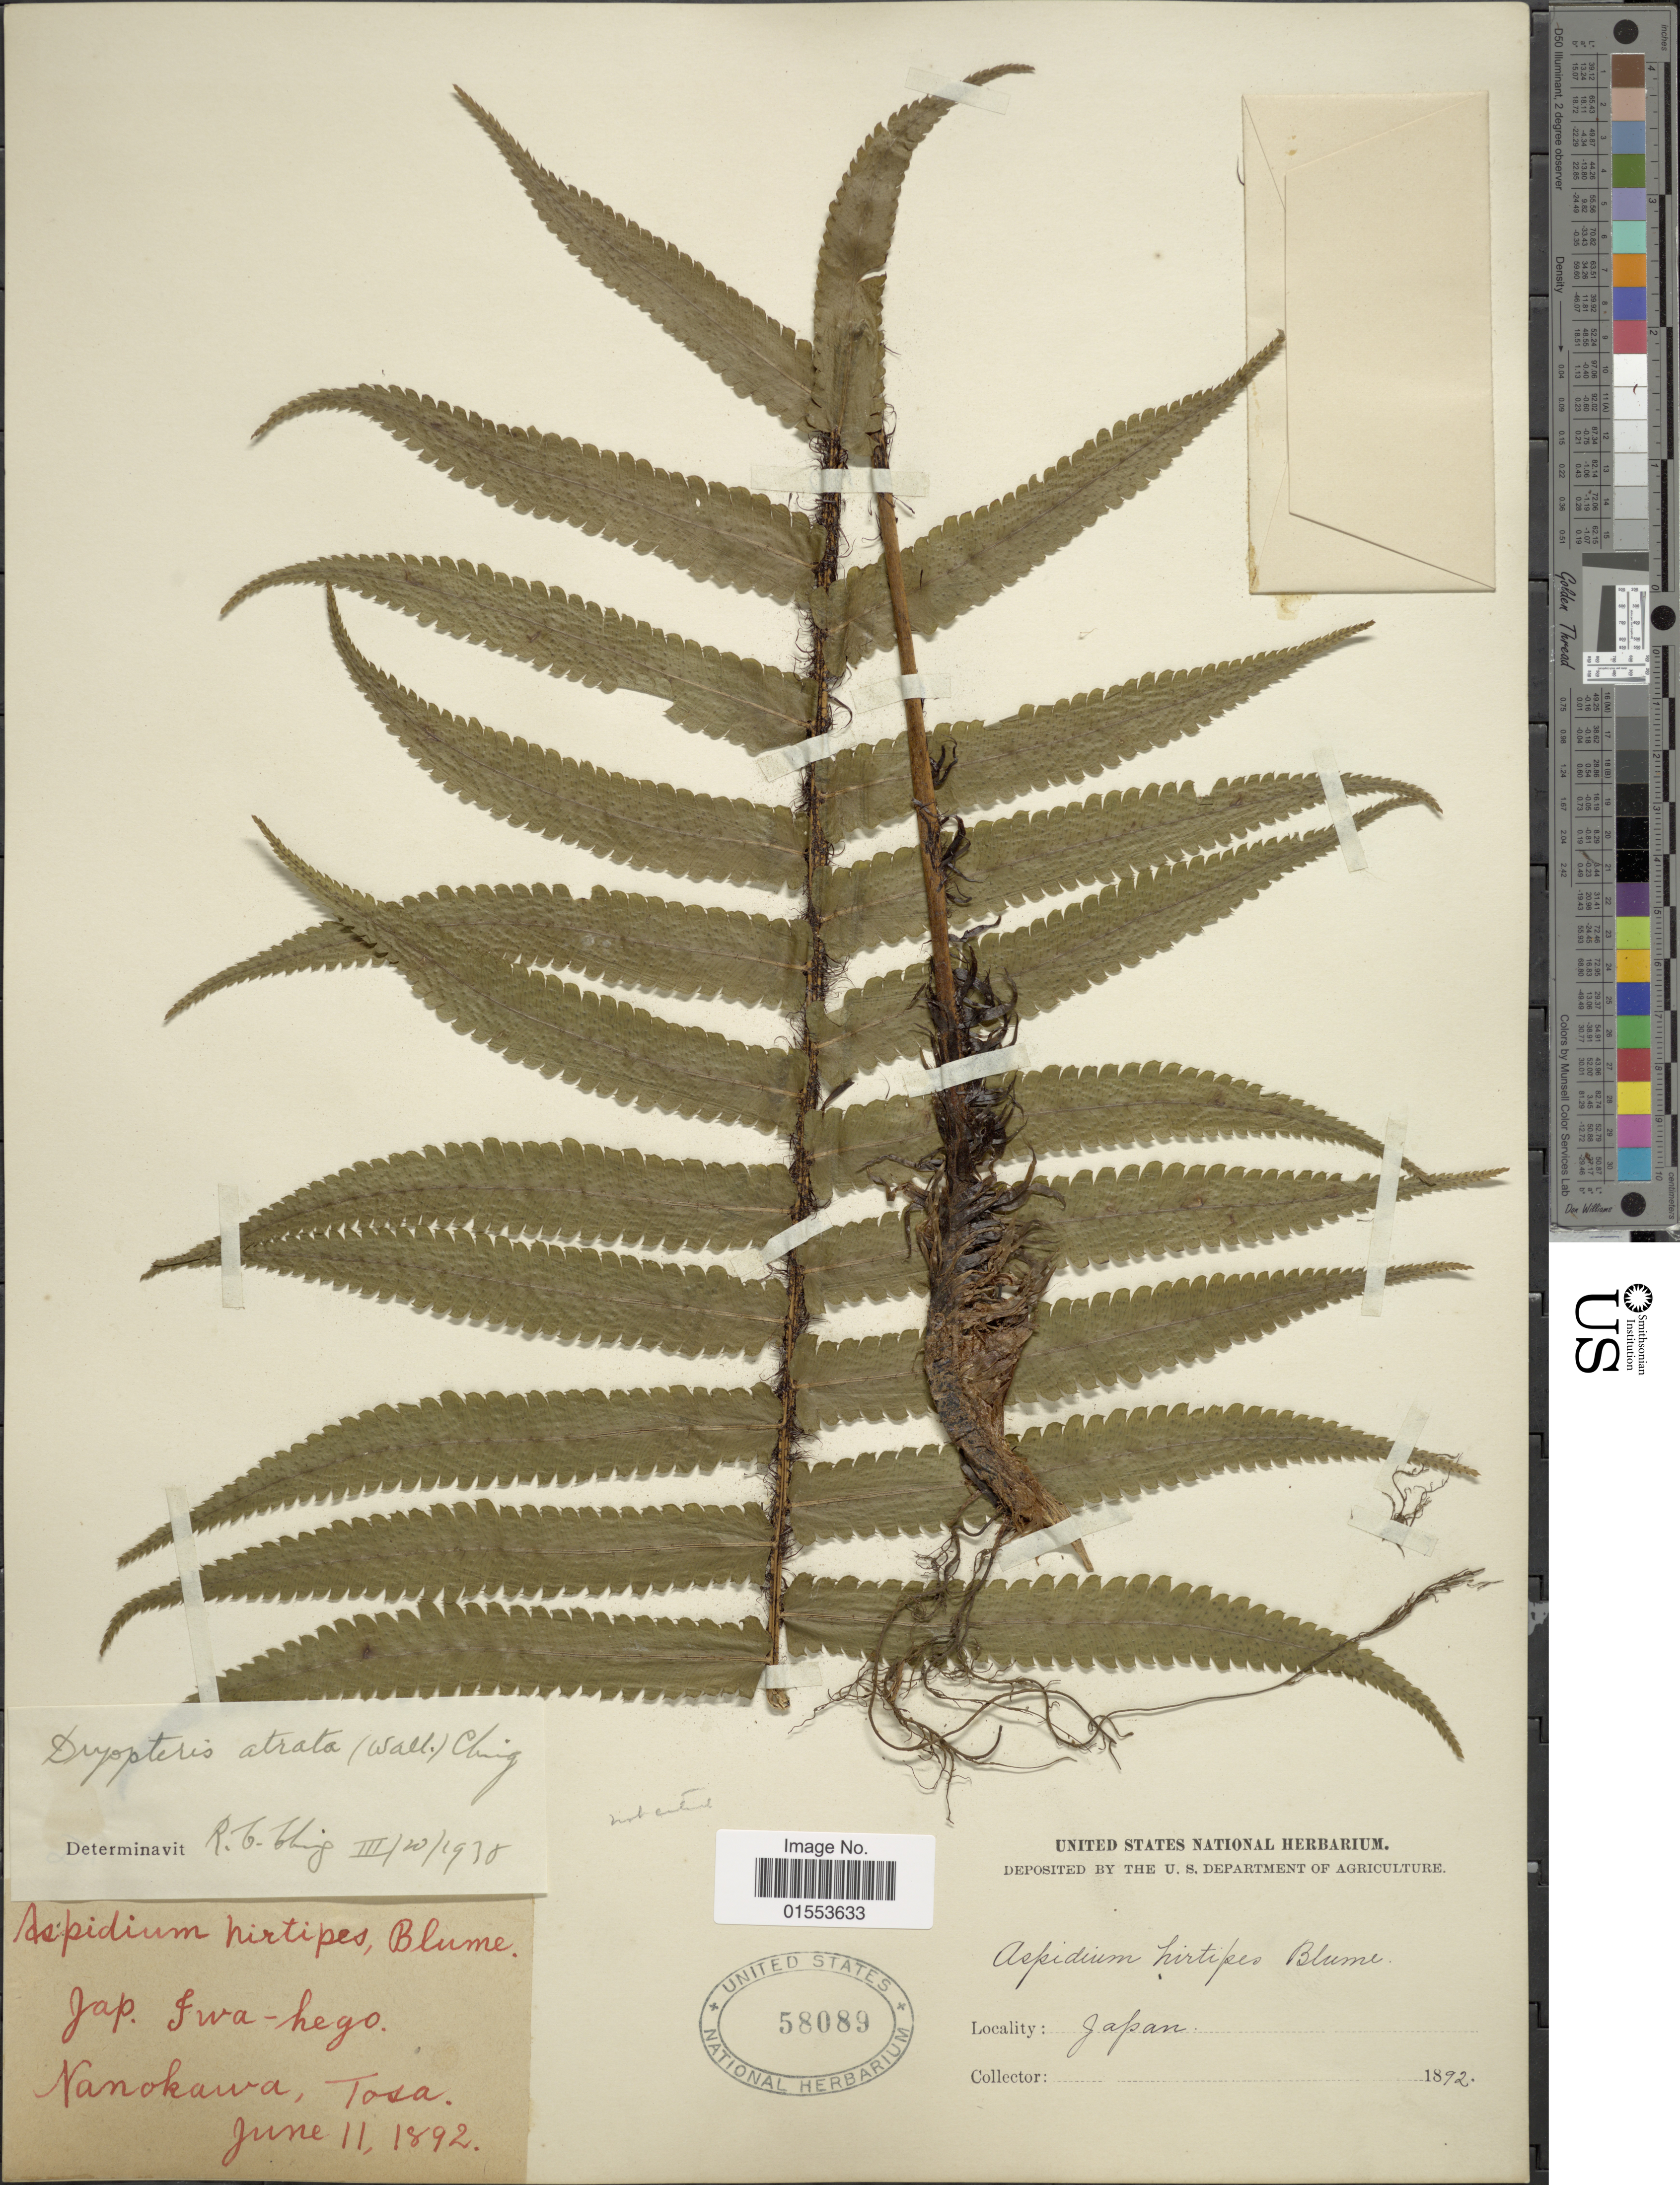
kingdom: Plantae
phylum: Tracheophyta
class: Polypodiopsida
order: Polypodiales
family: Dryopteridaceae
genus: Dryopteris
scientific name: Dryopteris atrata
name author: (Wall. ex Kunze) Ching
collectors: ex herb. United States National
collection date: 1892-06-11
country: Japan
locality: Japan. Nanokawa, Tosa.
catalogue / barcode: US 58089